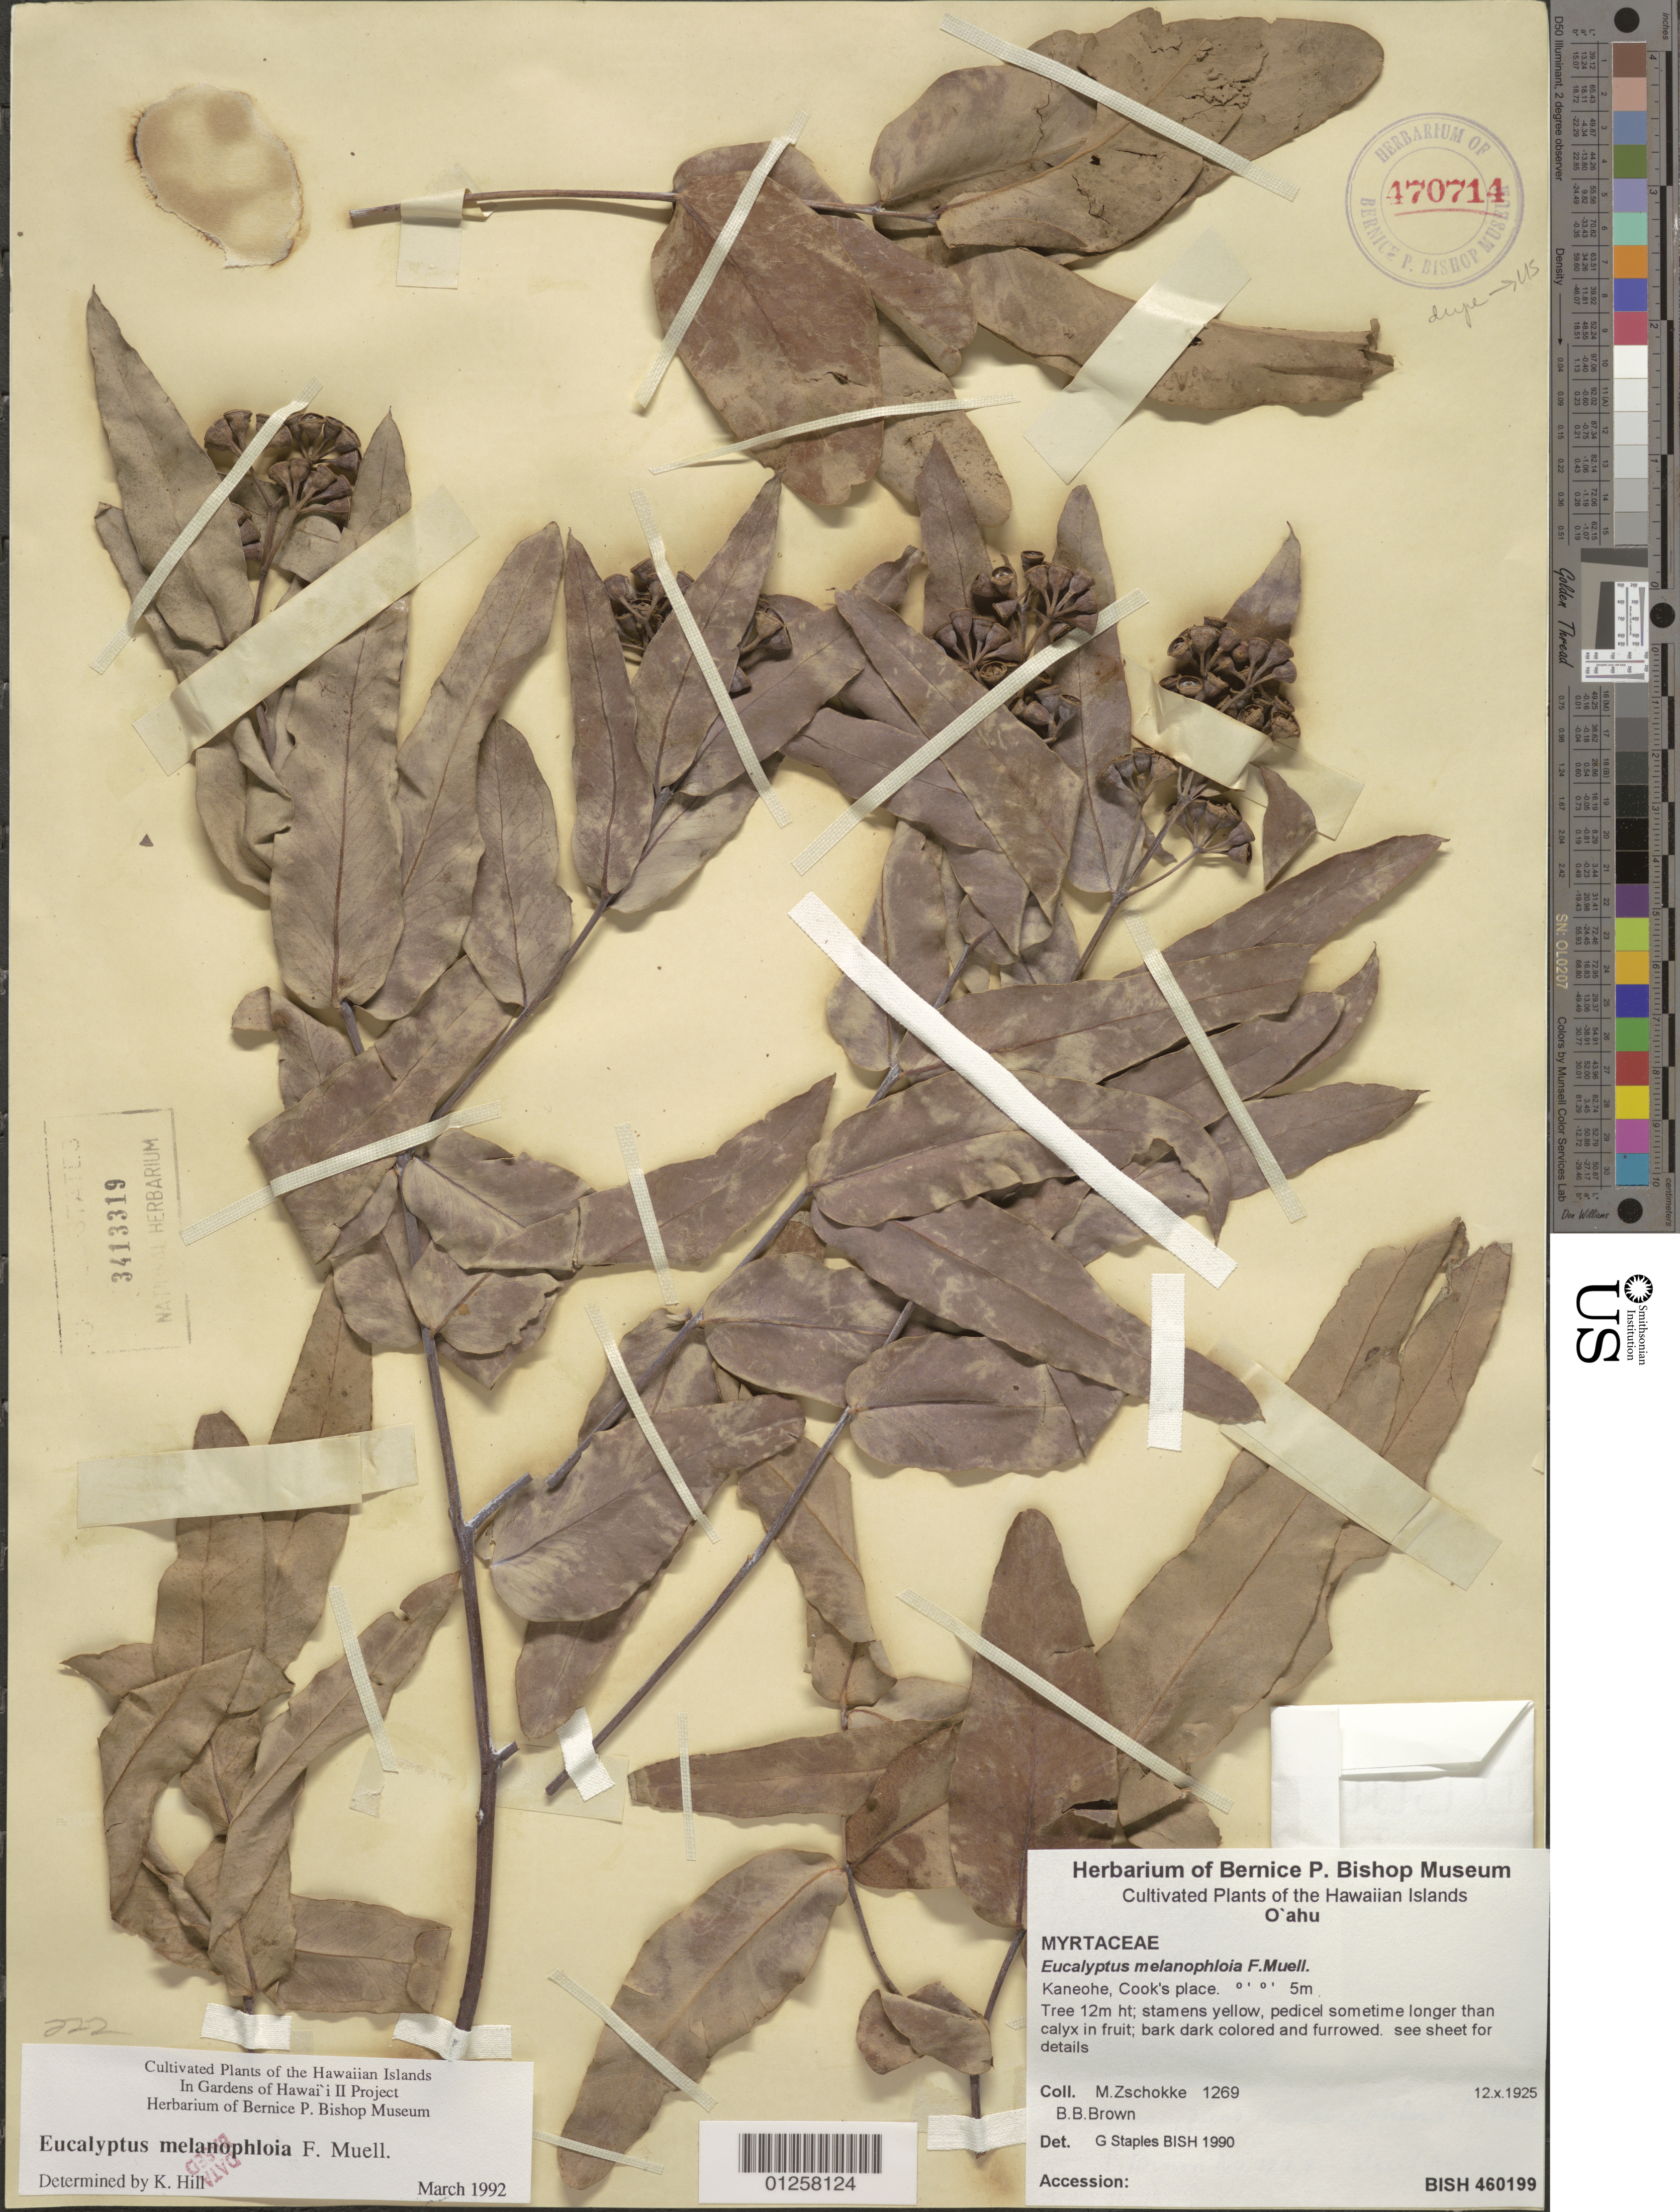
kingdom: Plantae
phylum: Tracheophyta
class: Magnoliopsida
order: Myrtales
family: Myrtaceae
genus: Eucalyptus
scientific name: Eucalyptus melanophloia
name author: F. Muell.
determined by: Staples, G.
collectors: M. Z. Zschokke & B. B. Brown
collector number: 1269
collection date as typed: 12.x.1925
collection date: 1925-10-12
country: United States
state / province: Hawaii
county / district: Honolulu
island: Oahu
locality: Kaneohe, Cook's place.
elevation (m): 5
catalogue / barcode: US 3413319